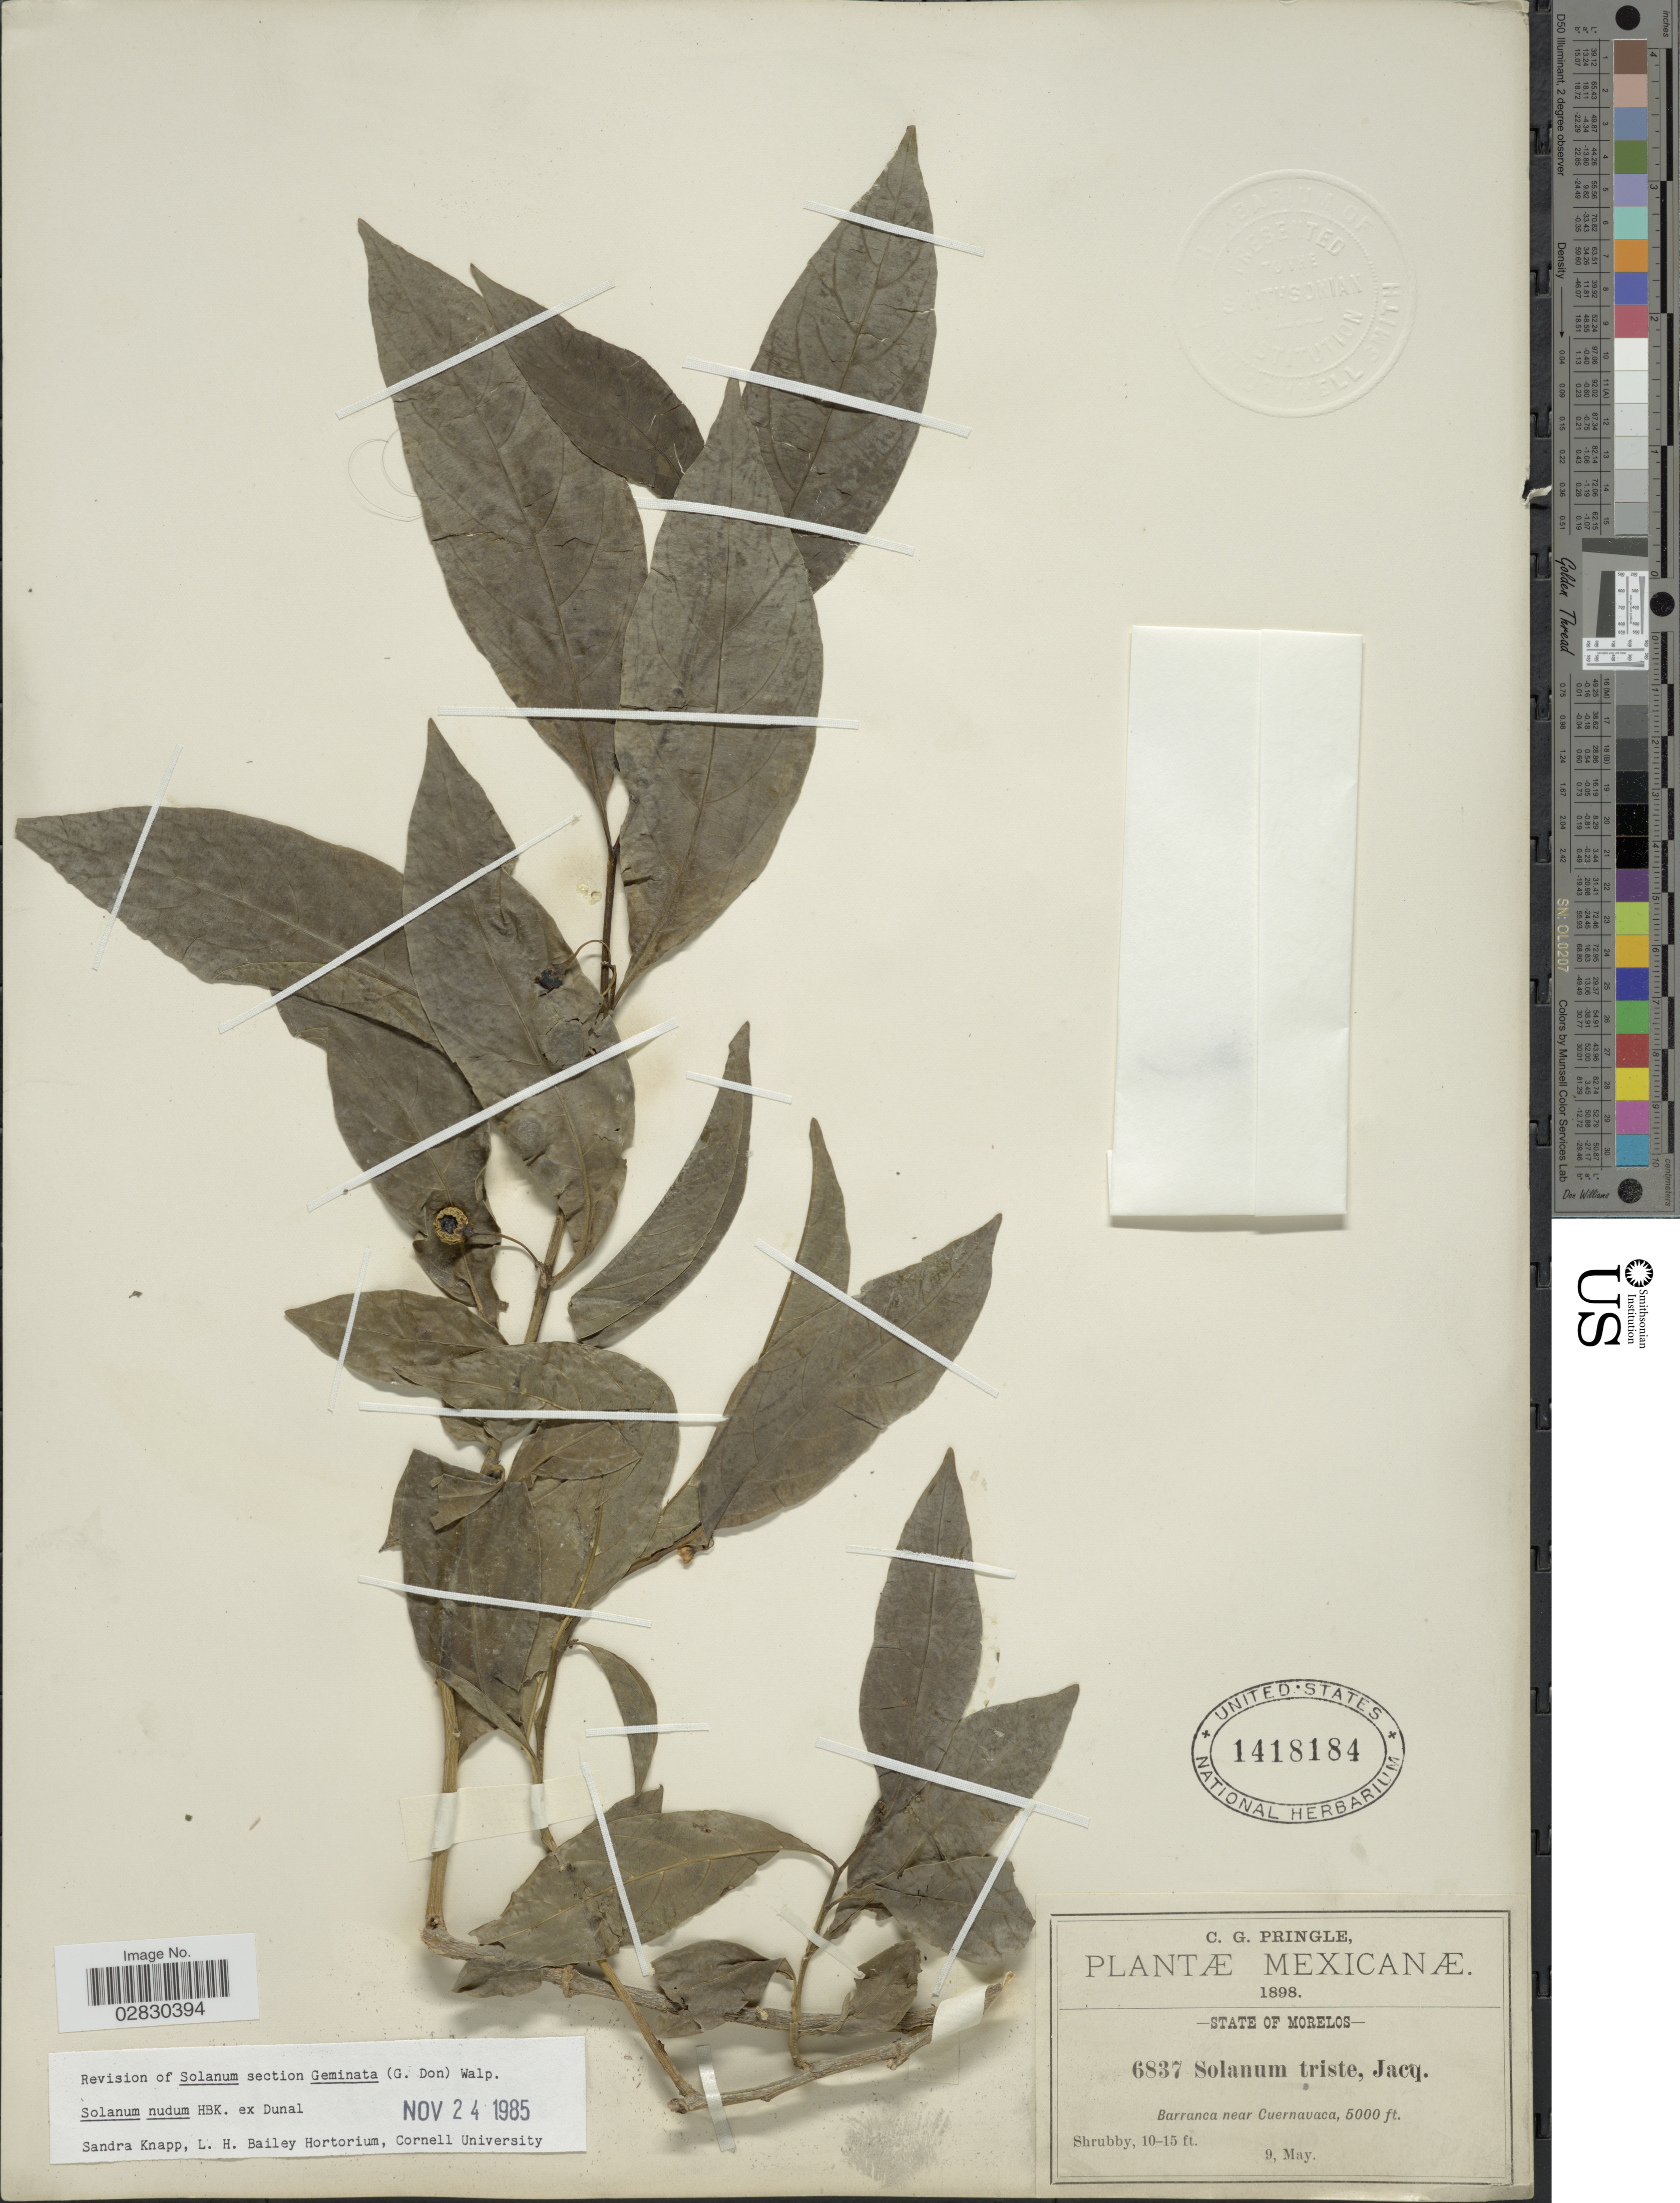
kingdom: Plantae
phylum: Tracheophyta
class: Magnoliopsida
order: Solanales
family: Solanaceae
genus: Solanum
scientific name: Solanum nudum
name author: Humb. & Bonpl. ex Dunal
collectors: C. G. Pringle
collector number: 6837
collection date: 1898-05-09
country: Mexico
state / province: Morelos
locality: Barranca near Cuernavaca.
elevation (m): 1524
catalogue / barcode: US 1418184